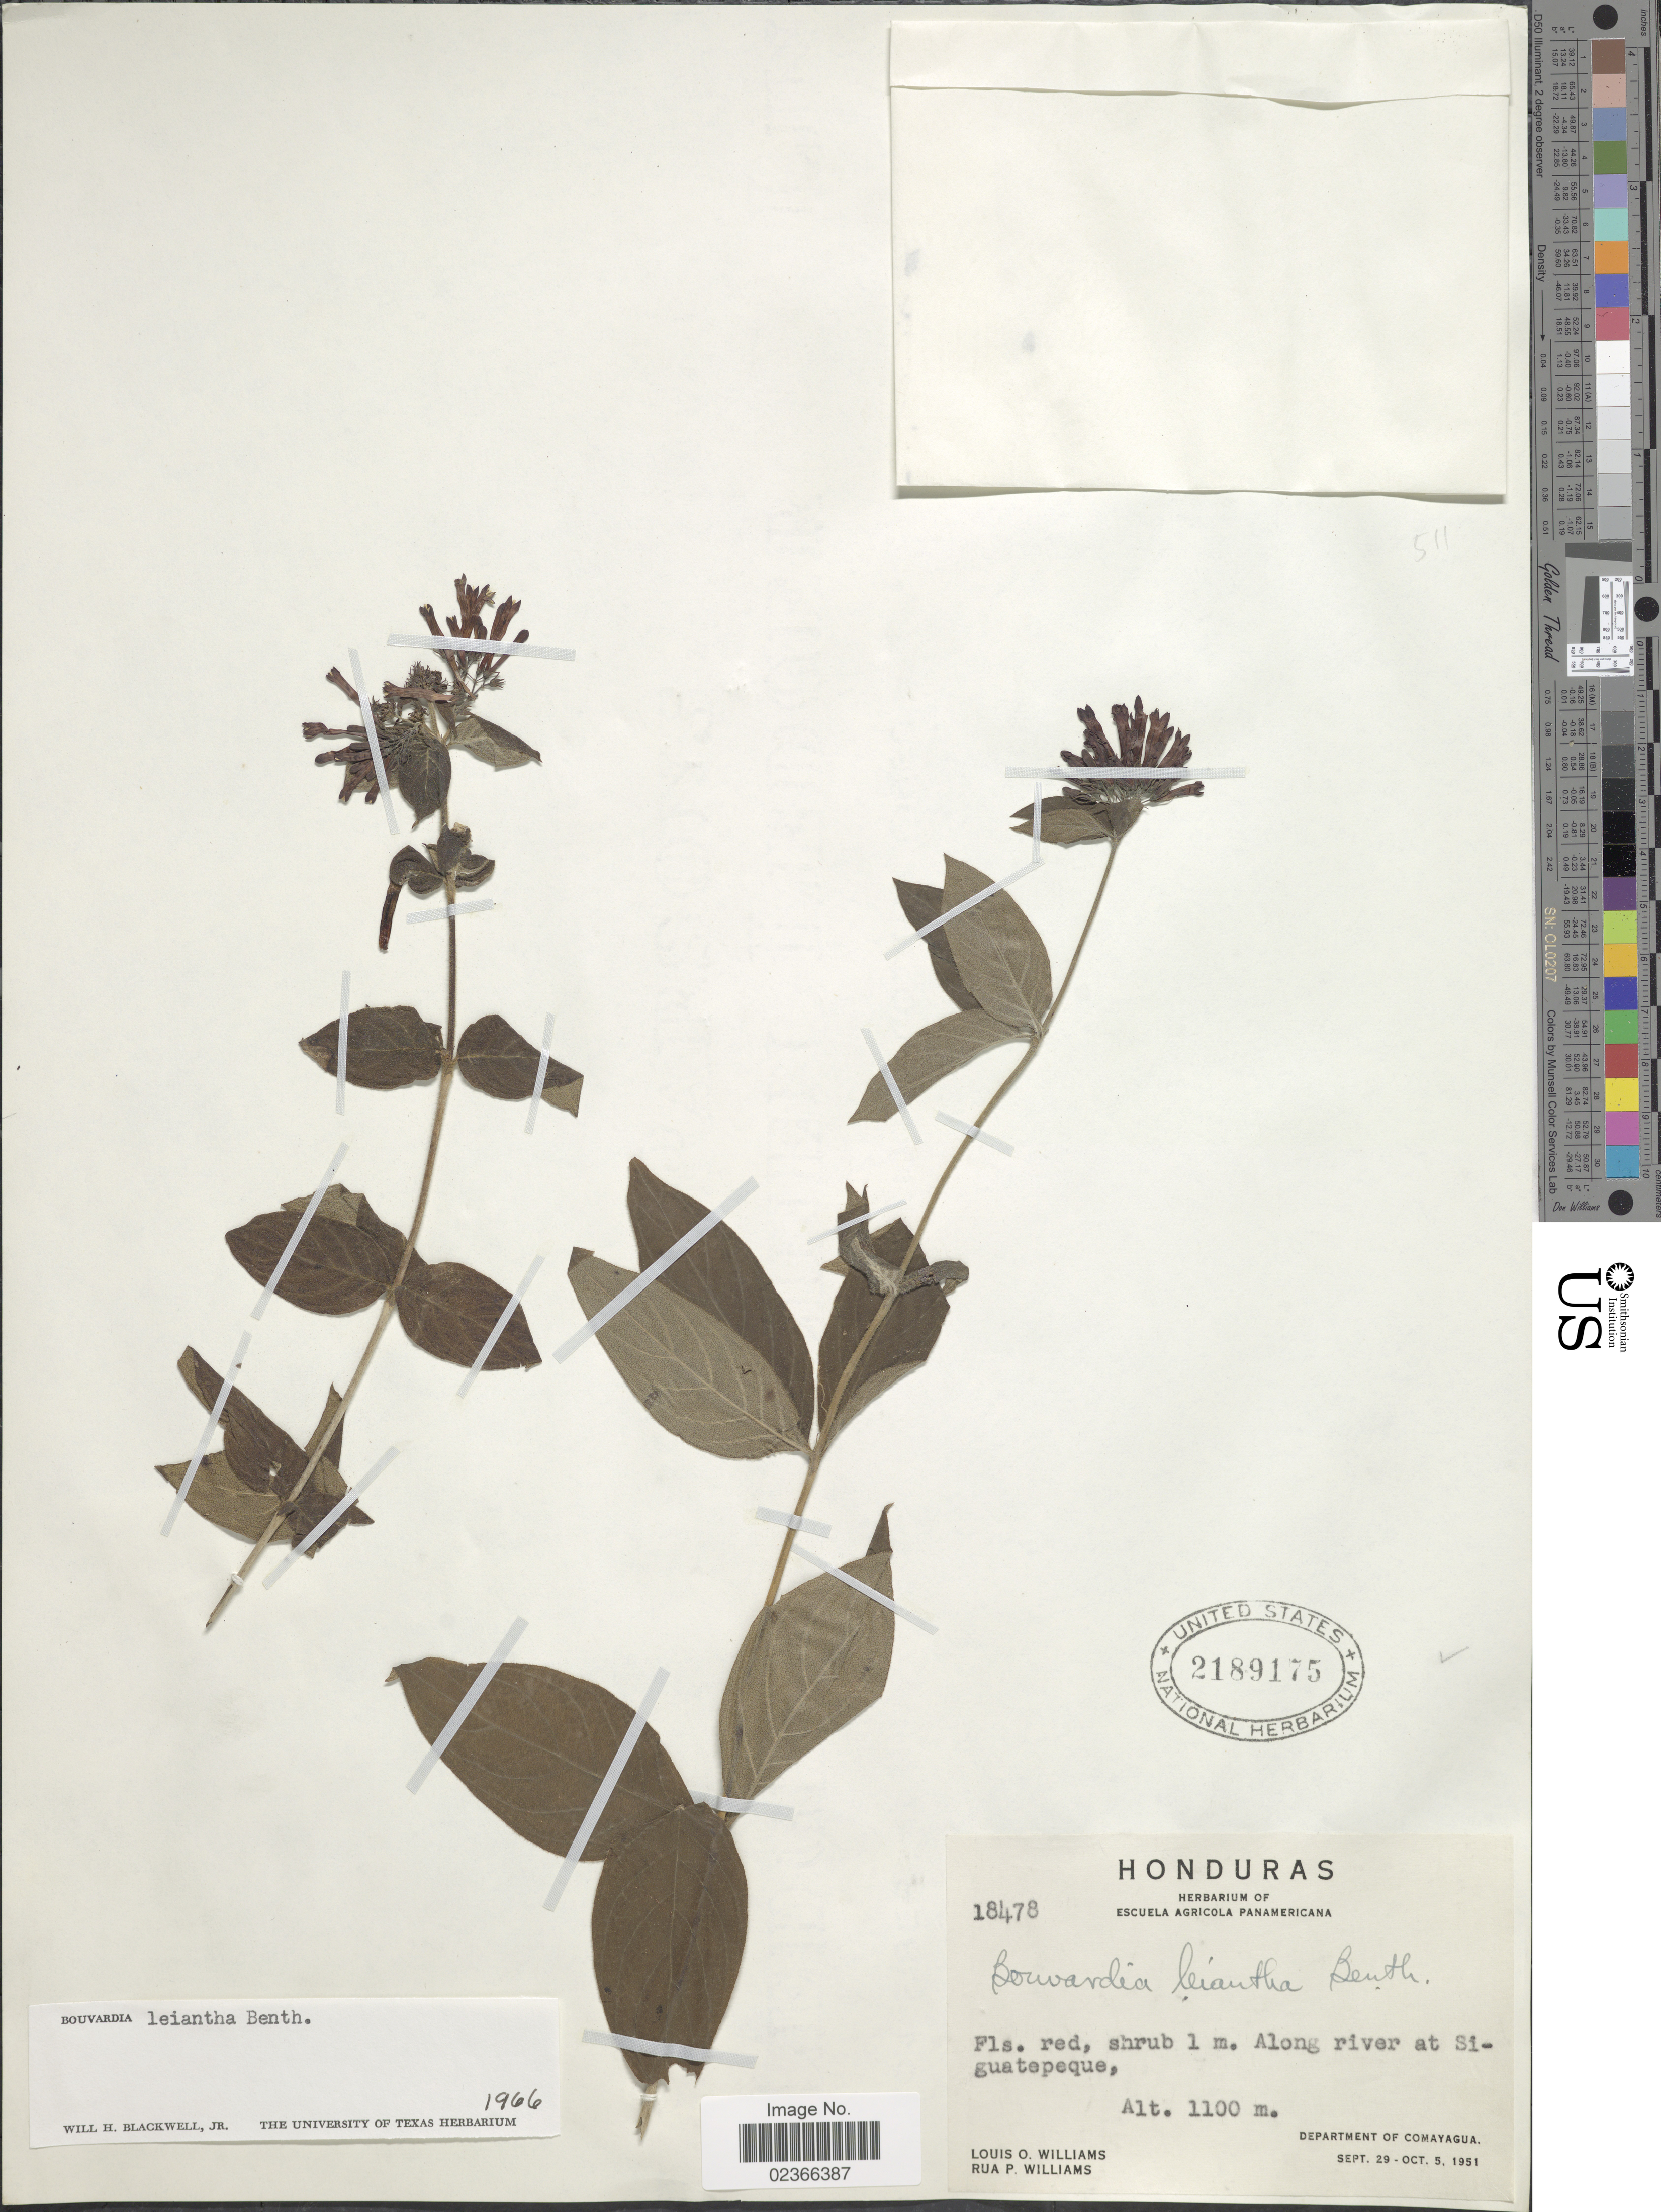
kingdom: Plantae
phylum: Tracheophyta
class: Magnoliopsida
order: Gentianales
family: Rubiaceae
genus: Bouvardia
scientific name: Bouvardia leiantha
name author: Benth.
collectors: L. O. Williams & R. P. Williams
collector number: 18478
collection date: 1951-09-29/1951-10-05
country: Honduras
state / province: Comayagua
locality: Along river at Siguatepeque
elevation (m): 1100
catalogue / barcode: US 2189175